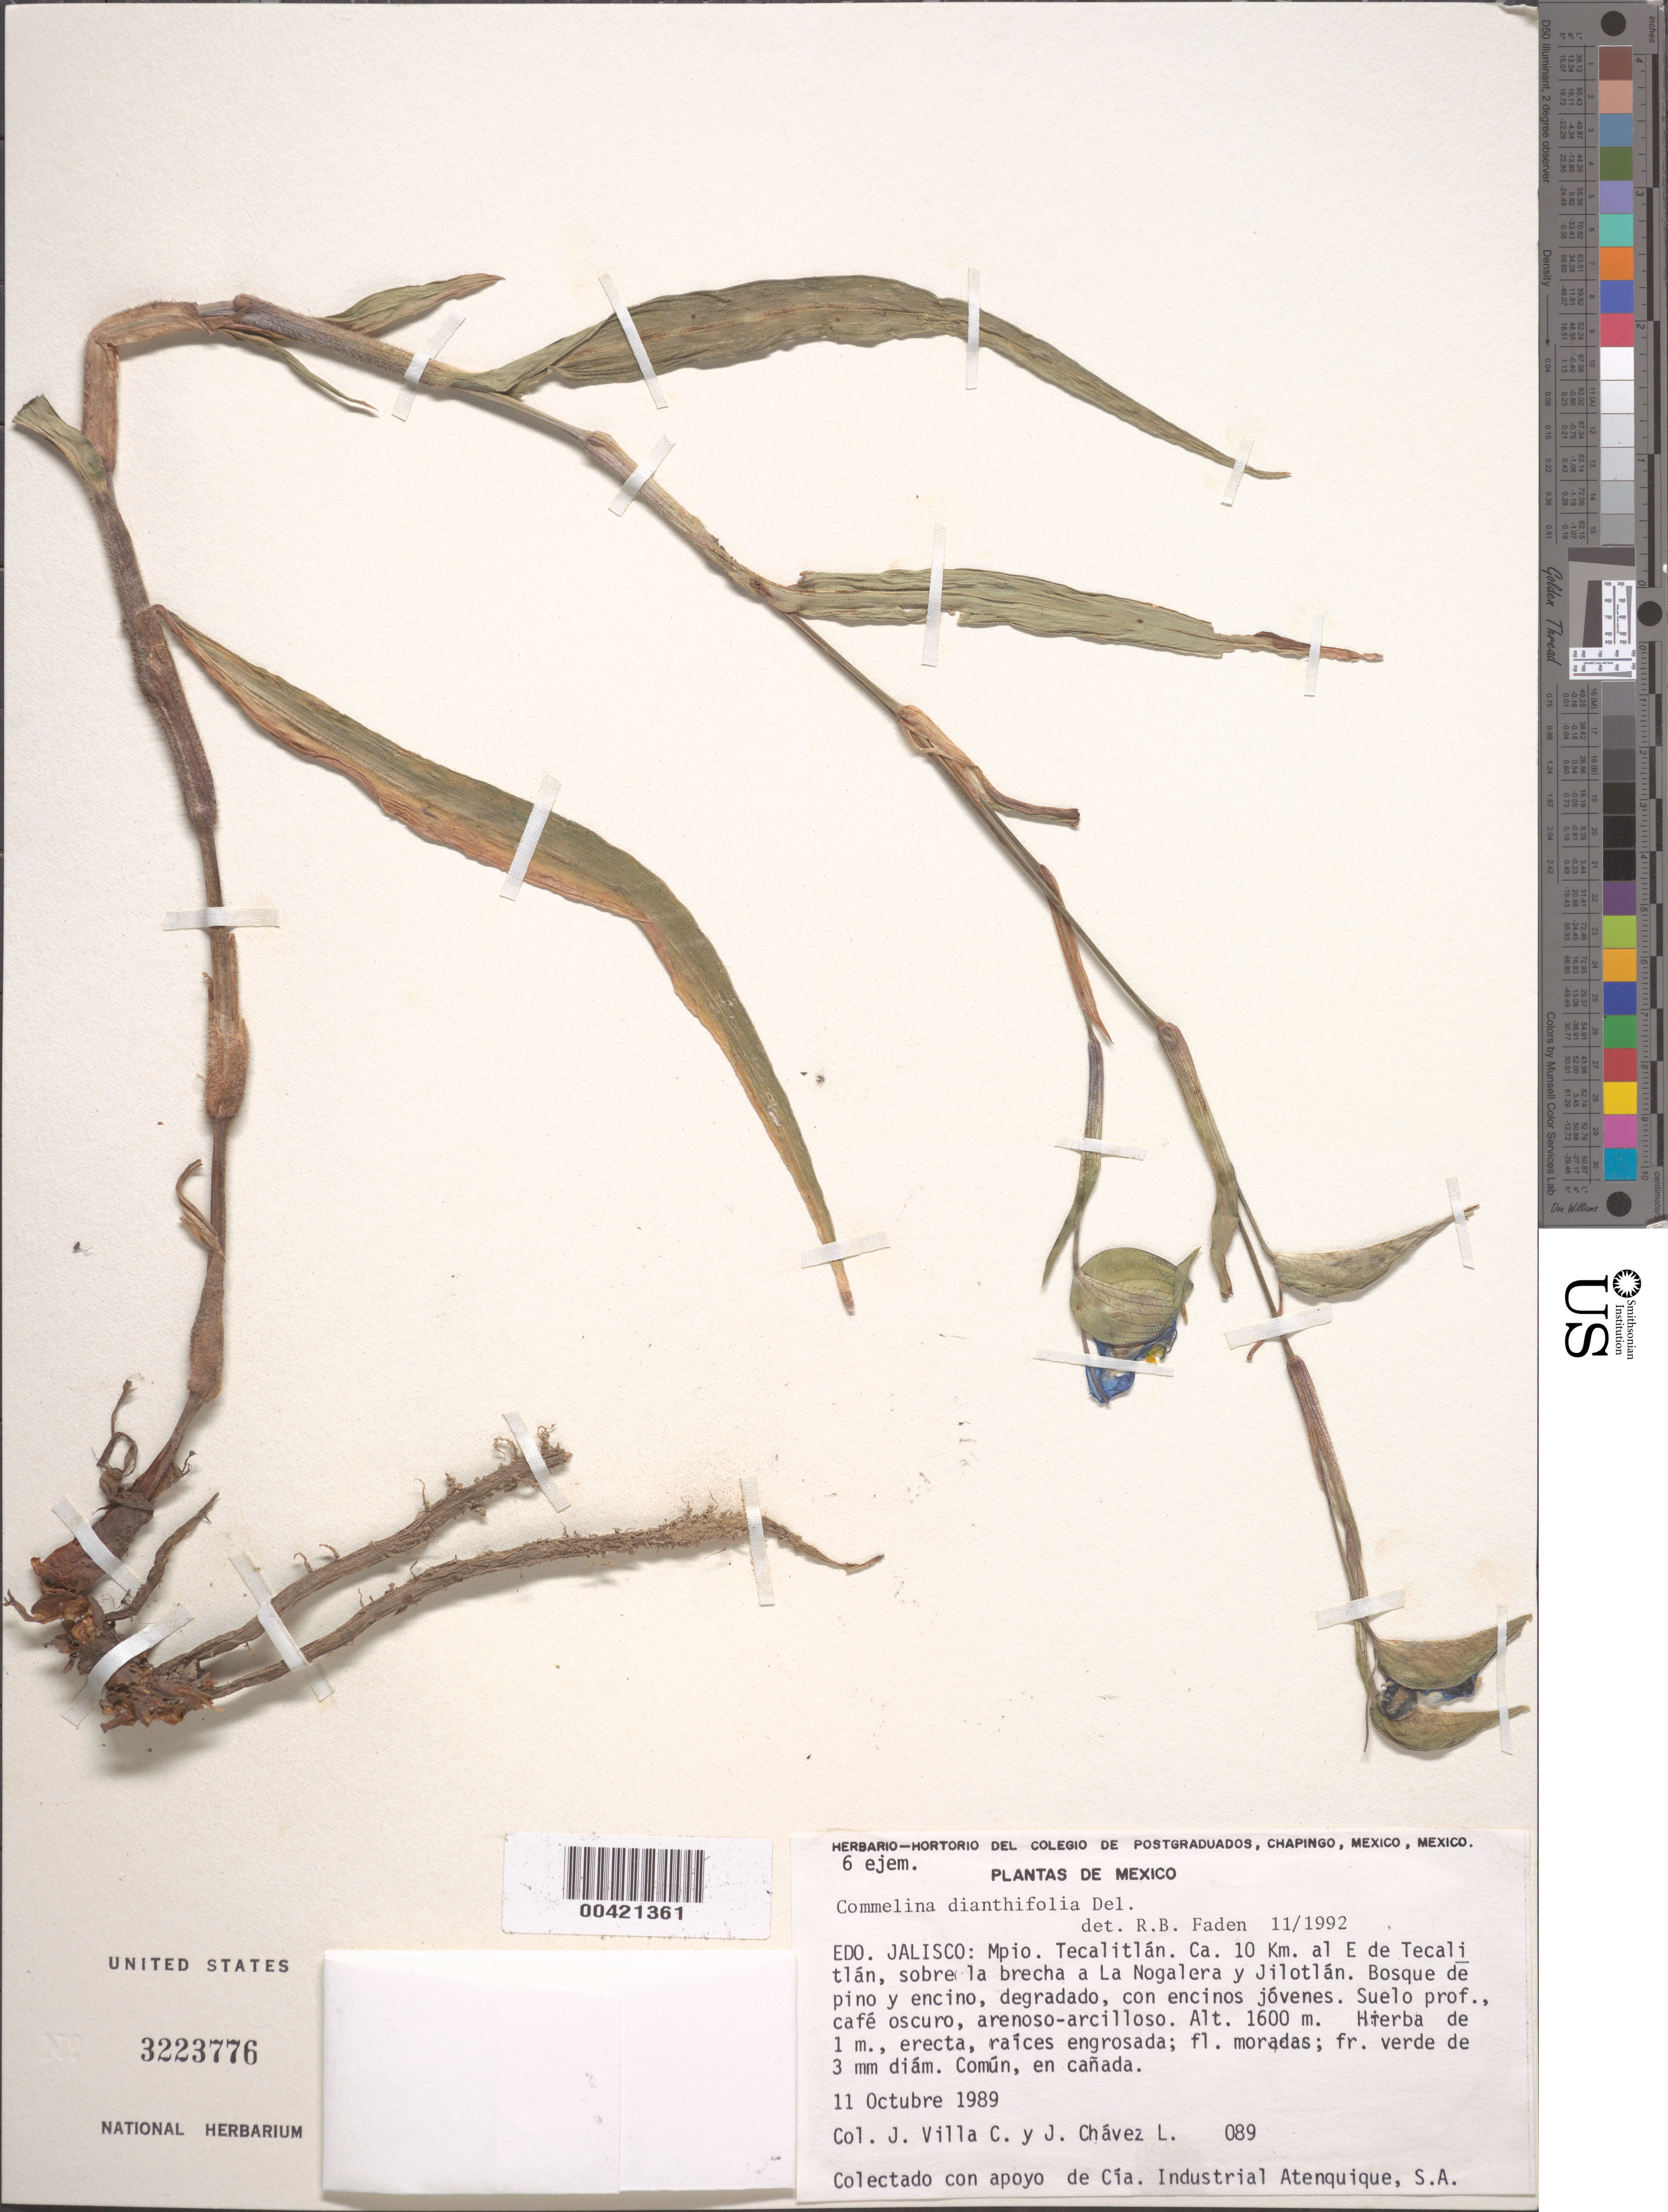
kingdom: Plantae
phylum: Tracheophyta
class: Liliopsida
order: Commelinales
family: Commelinaceae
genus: Commelina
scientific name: Commelina dianthifolia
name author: Redouté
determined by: Faden, Robert B., (US), Smithsonian Institution - National Museum of Natural History (UNITED STATES)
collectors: J. Villa C. & J. Chavez L.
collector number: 089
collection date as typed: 11 Oct 1989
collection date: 1989-10-11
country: Mexico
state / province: Jalisco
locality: Tecalitlan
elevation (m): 1600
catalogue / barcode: US 3223776